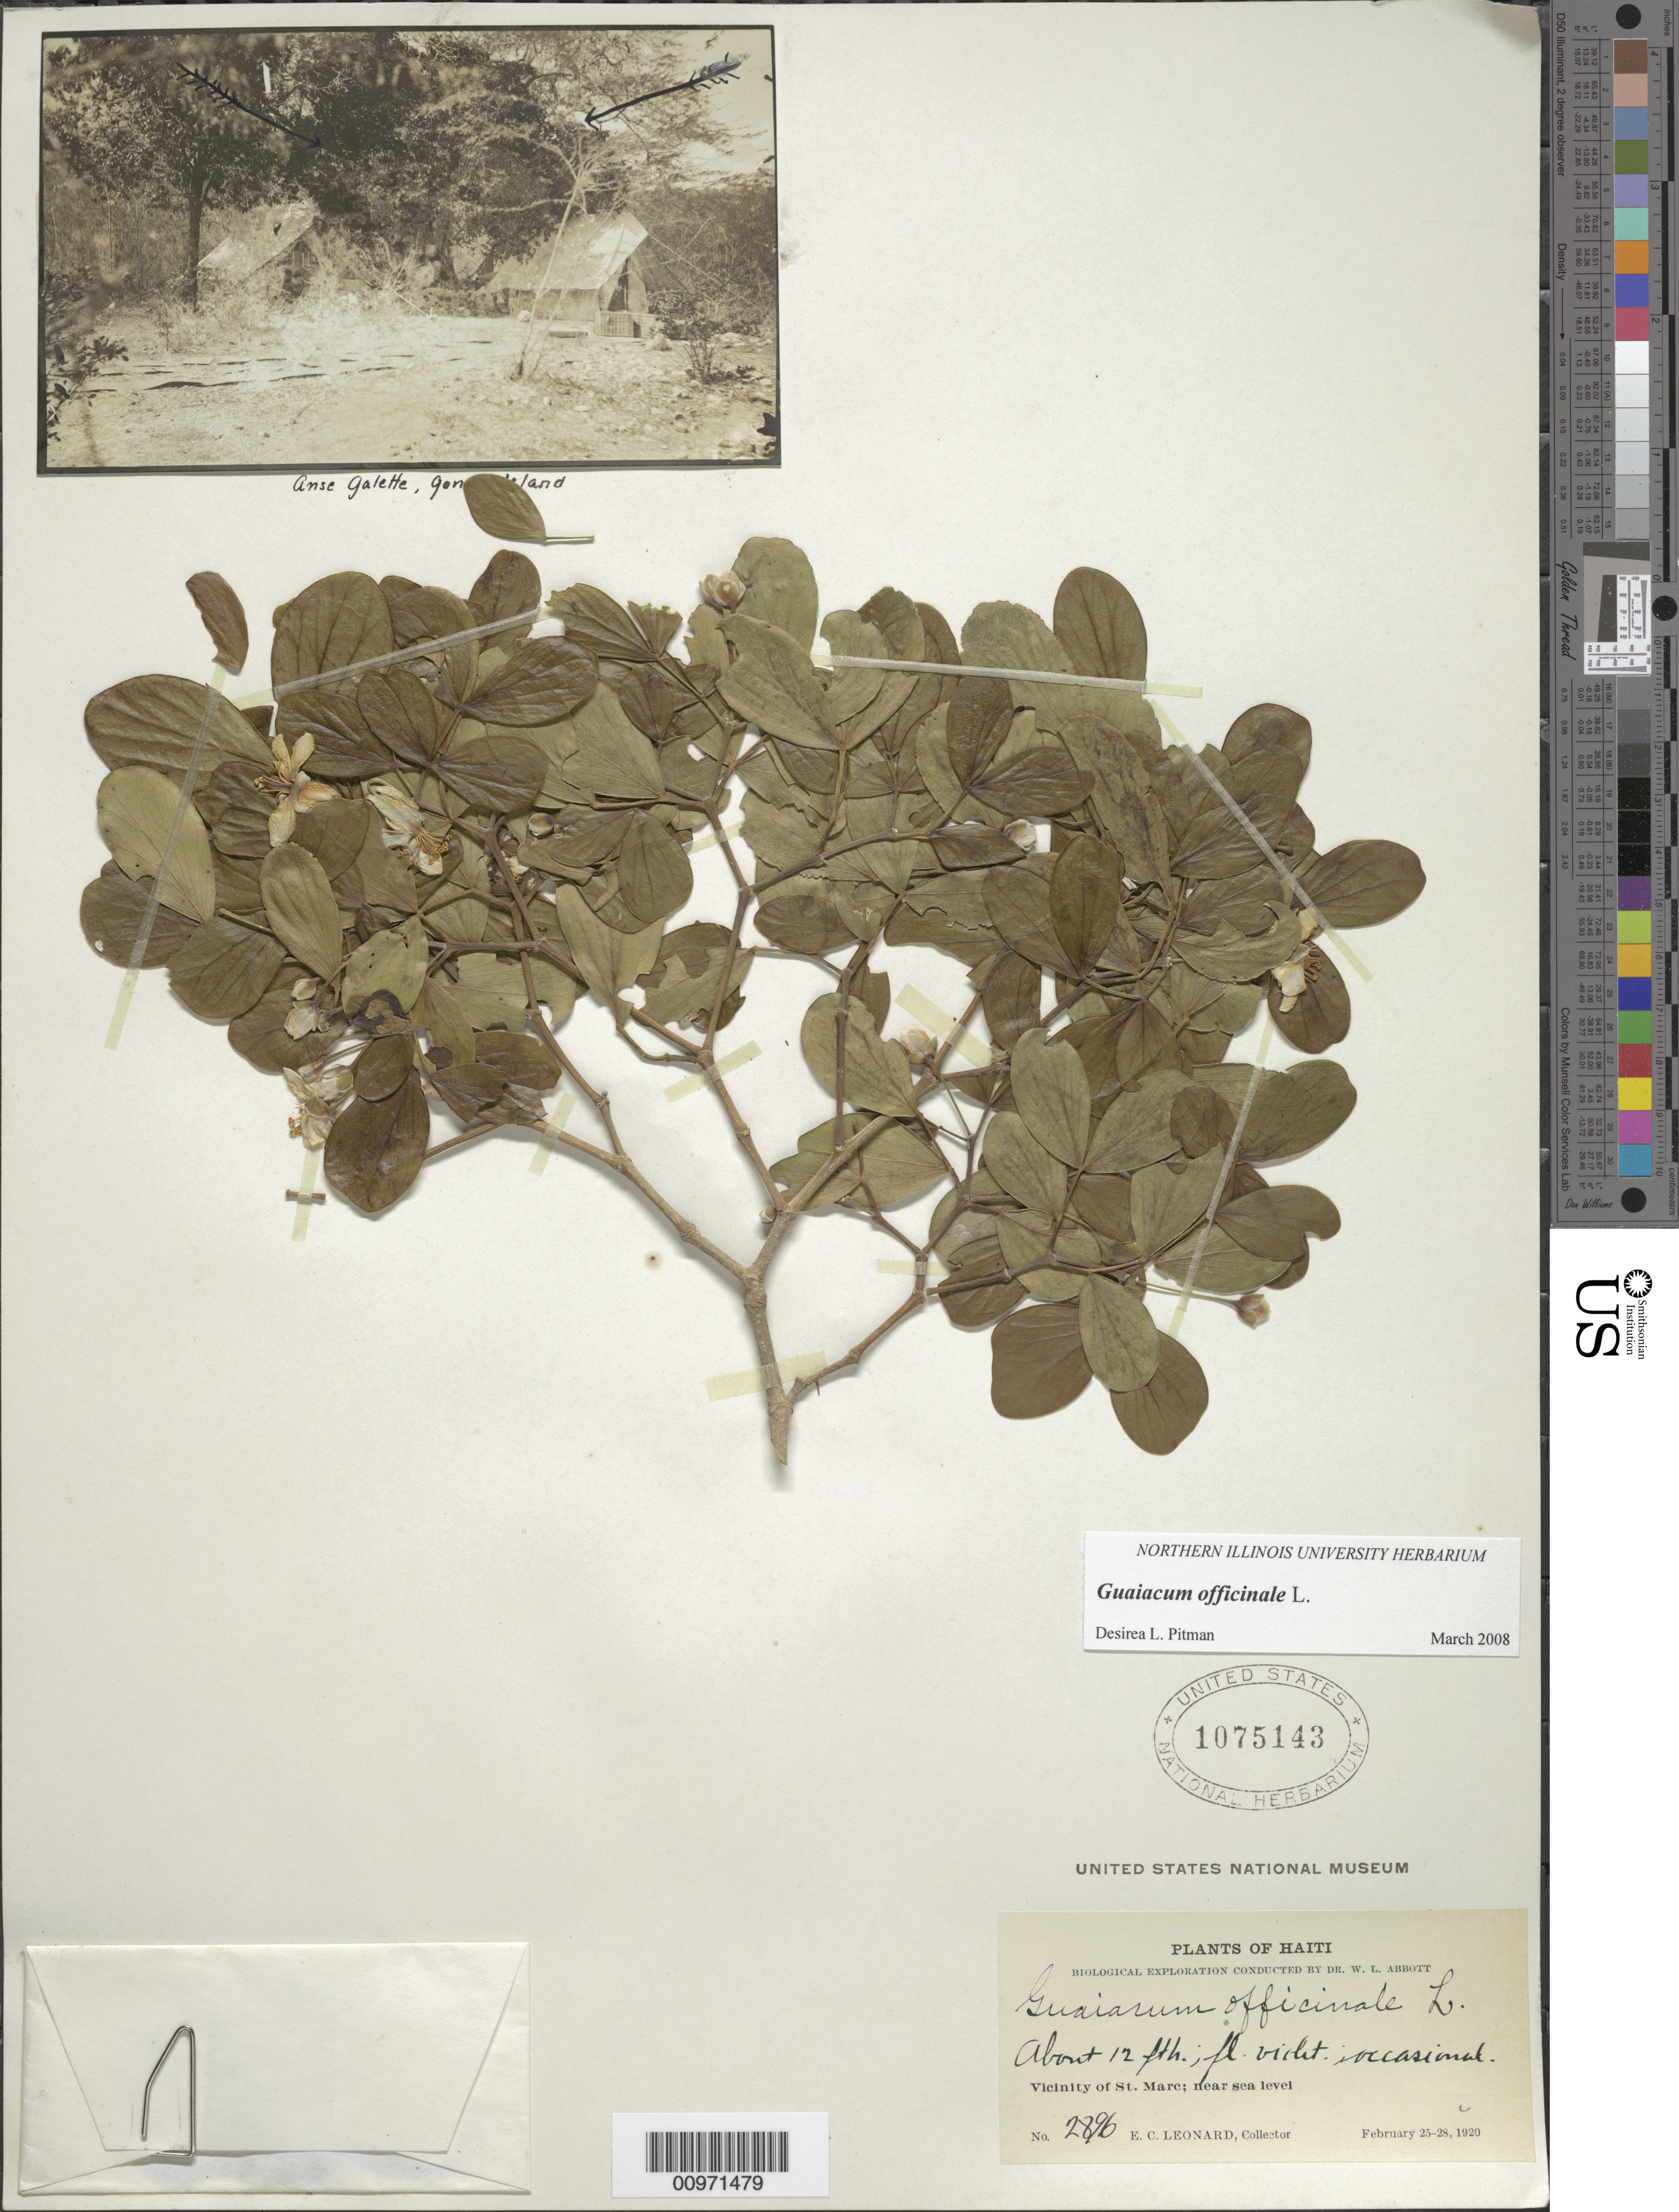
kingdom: Plantae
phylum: Tracheophyta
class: Magnoliopsida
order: Zygophyllales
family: Zygophyllaceae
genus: Guaiacum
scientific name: Guaiacum officinale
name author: L.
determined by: Pitman, D. L.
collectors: E. C. Leonard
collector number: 2896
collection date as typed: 25 Feb 1920 to 28 Feb 1920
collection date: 1920-02-25/1920-02-28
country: Haiti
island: Hispaniola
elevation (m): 0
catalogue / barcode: US 1075143